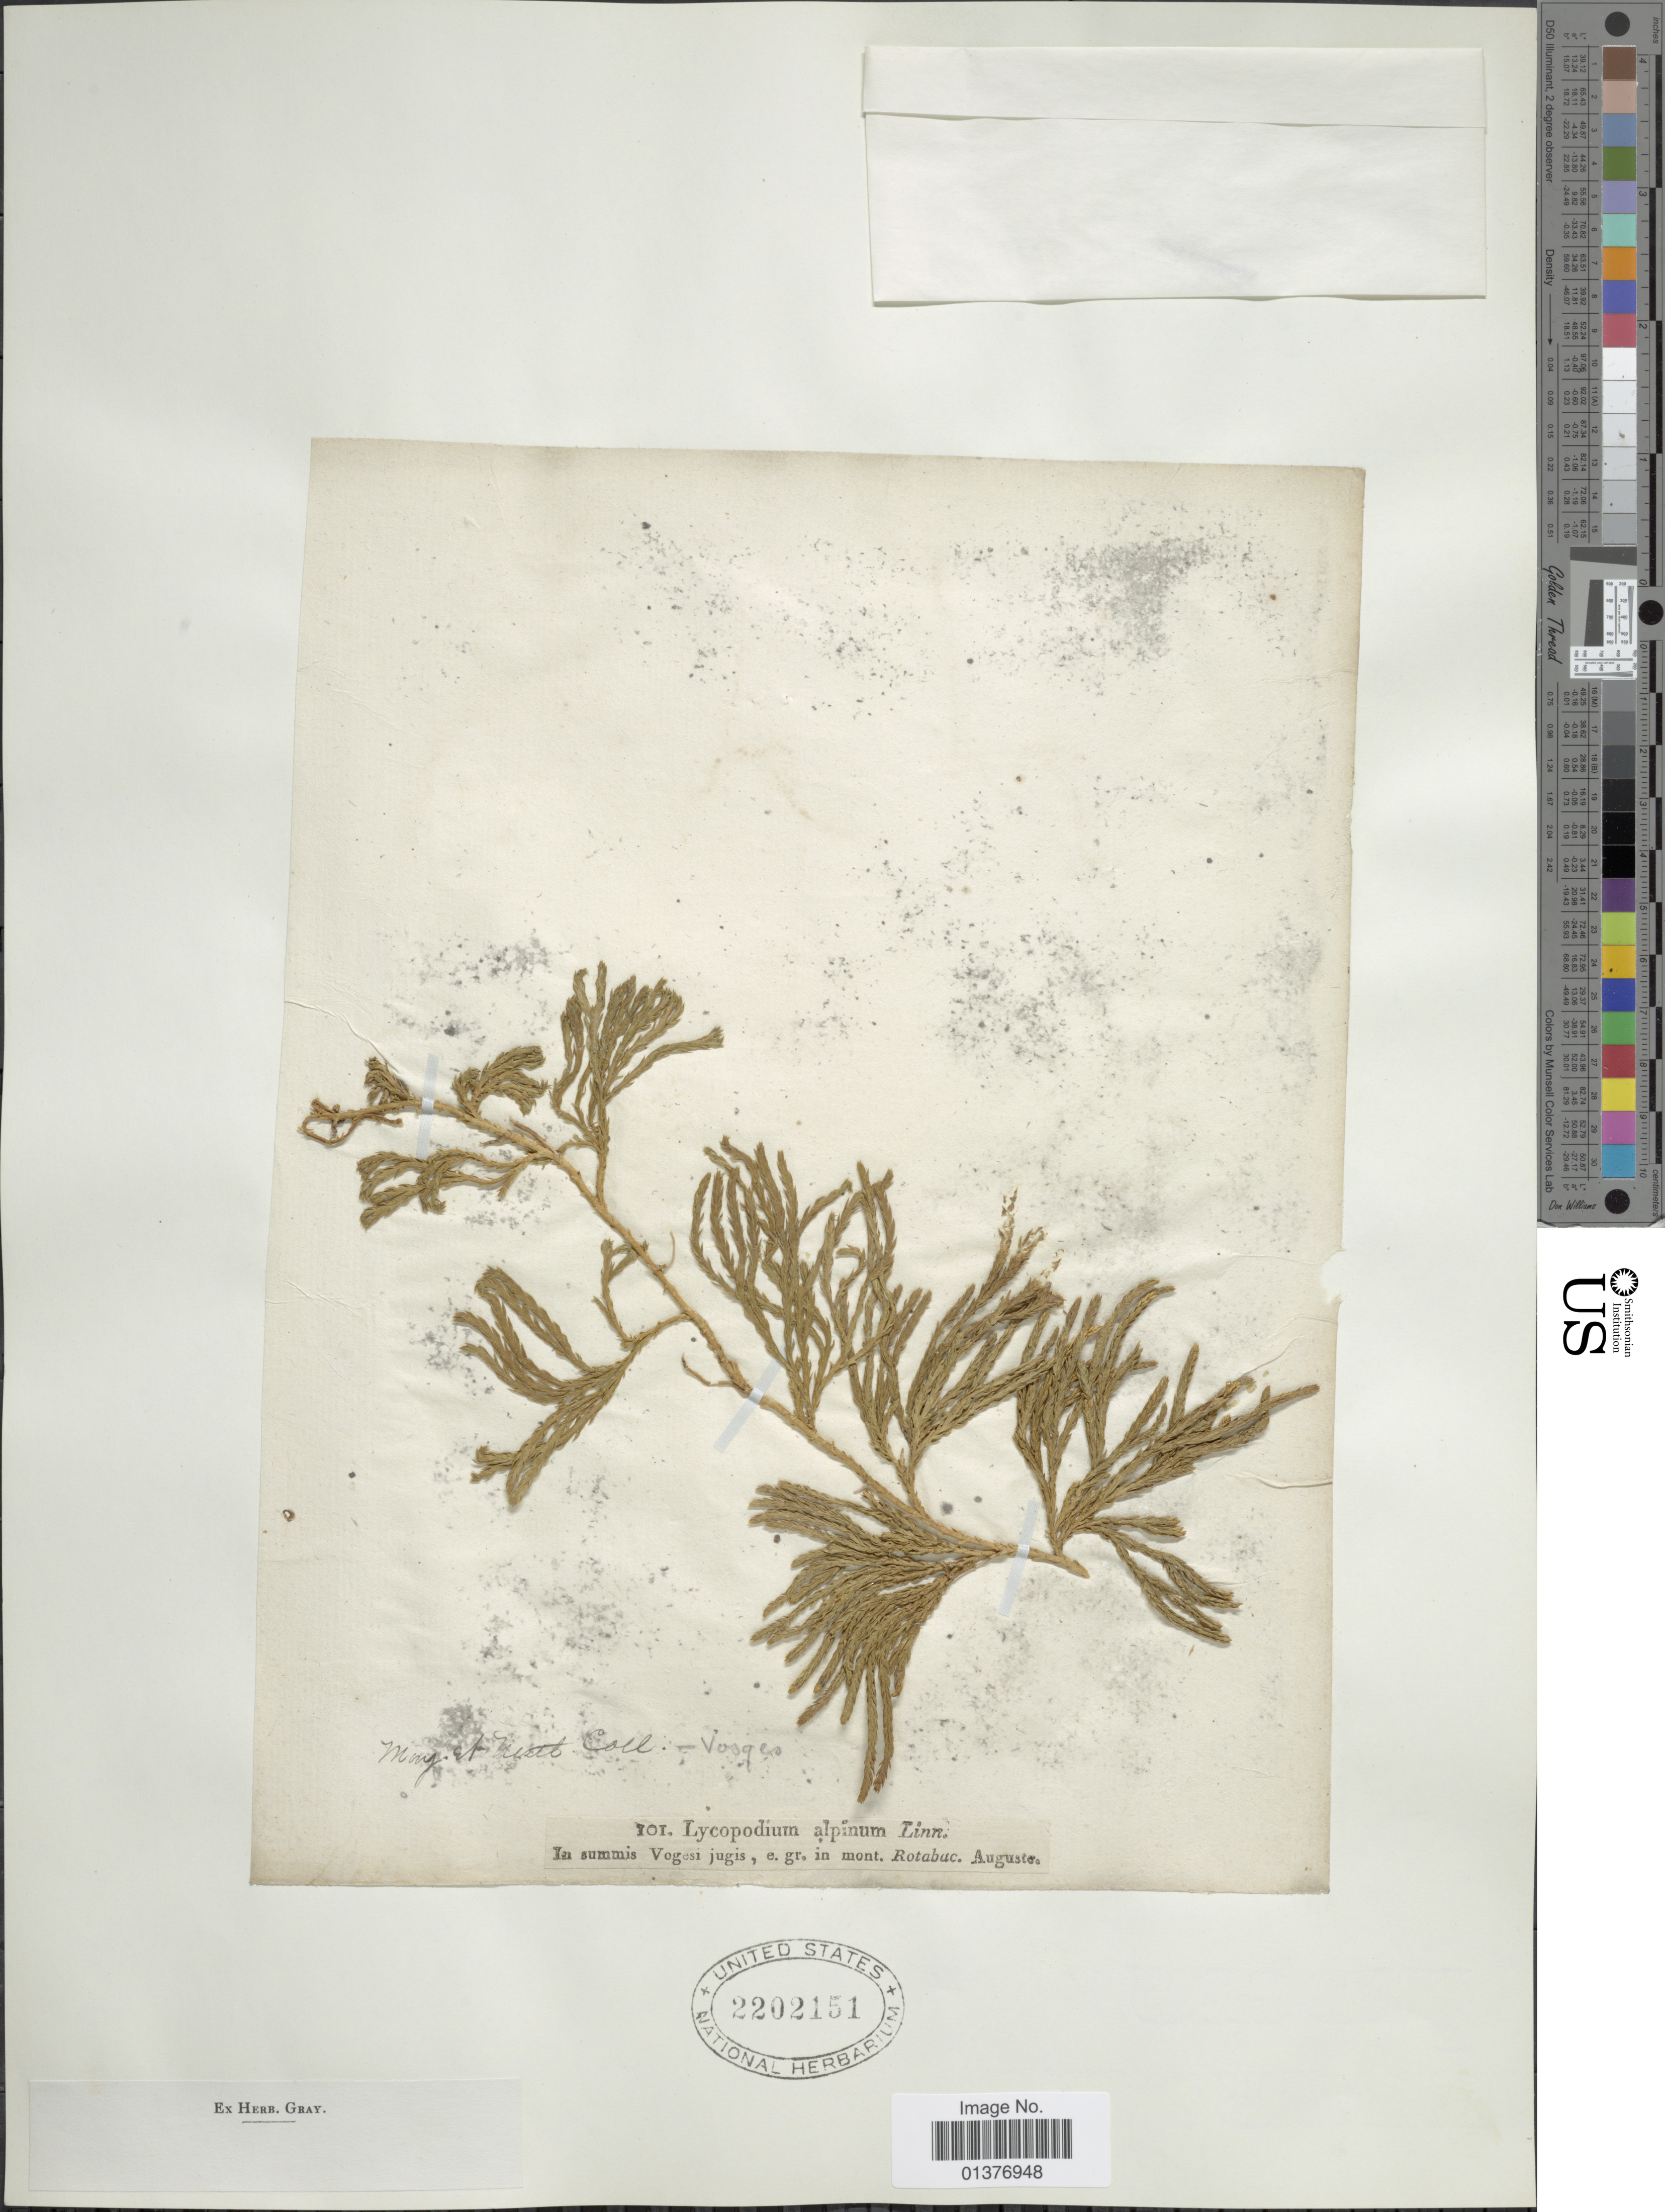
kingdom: Plantae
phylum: Tracheophyta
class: Lycopodiopsida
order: Lycopodiales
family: Lycopodiaceae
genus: Diphasiastrum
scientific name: Diphasiastrum alpinum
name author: (L.) Holub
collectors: J. Mougeot & C. Nestler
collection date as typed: August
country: France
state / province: Grand Est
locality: In summis Vogesi jugis, e. gr. in mont. Rotabac [Rothenbach]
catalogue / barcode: US 2202151